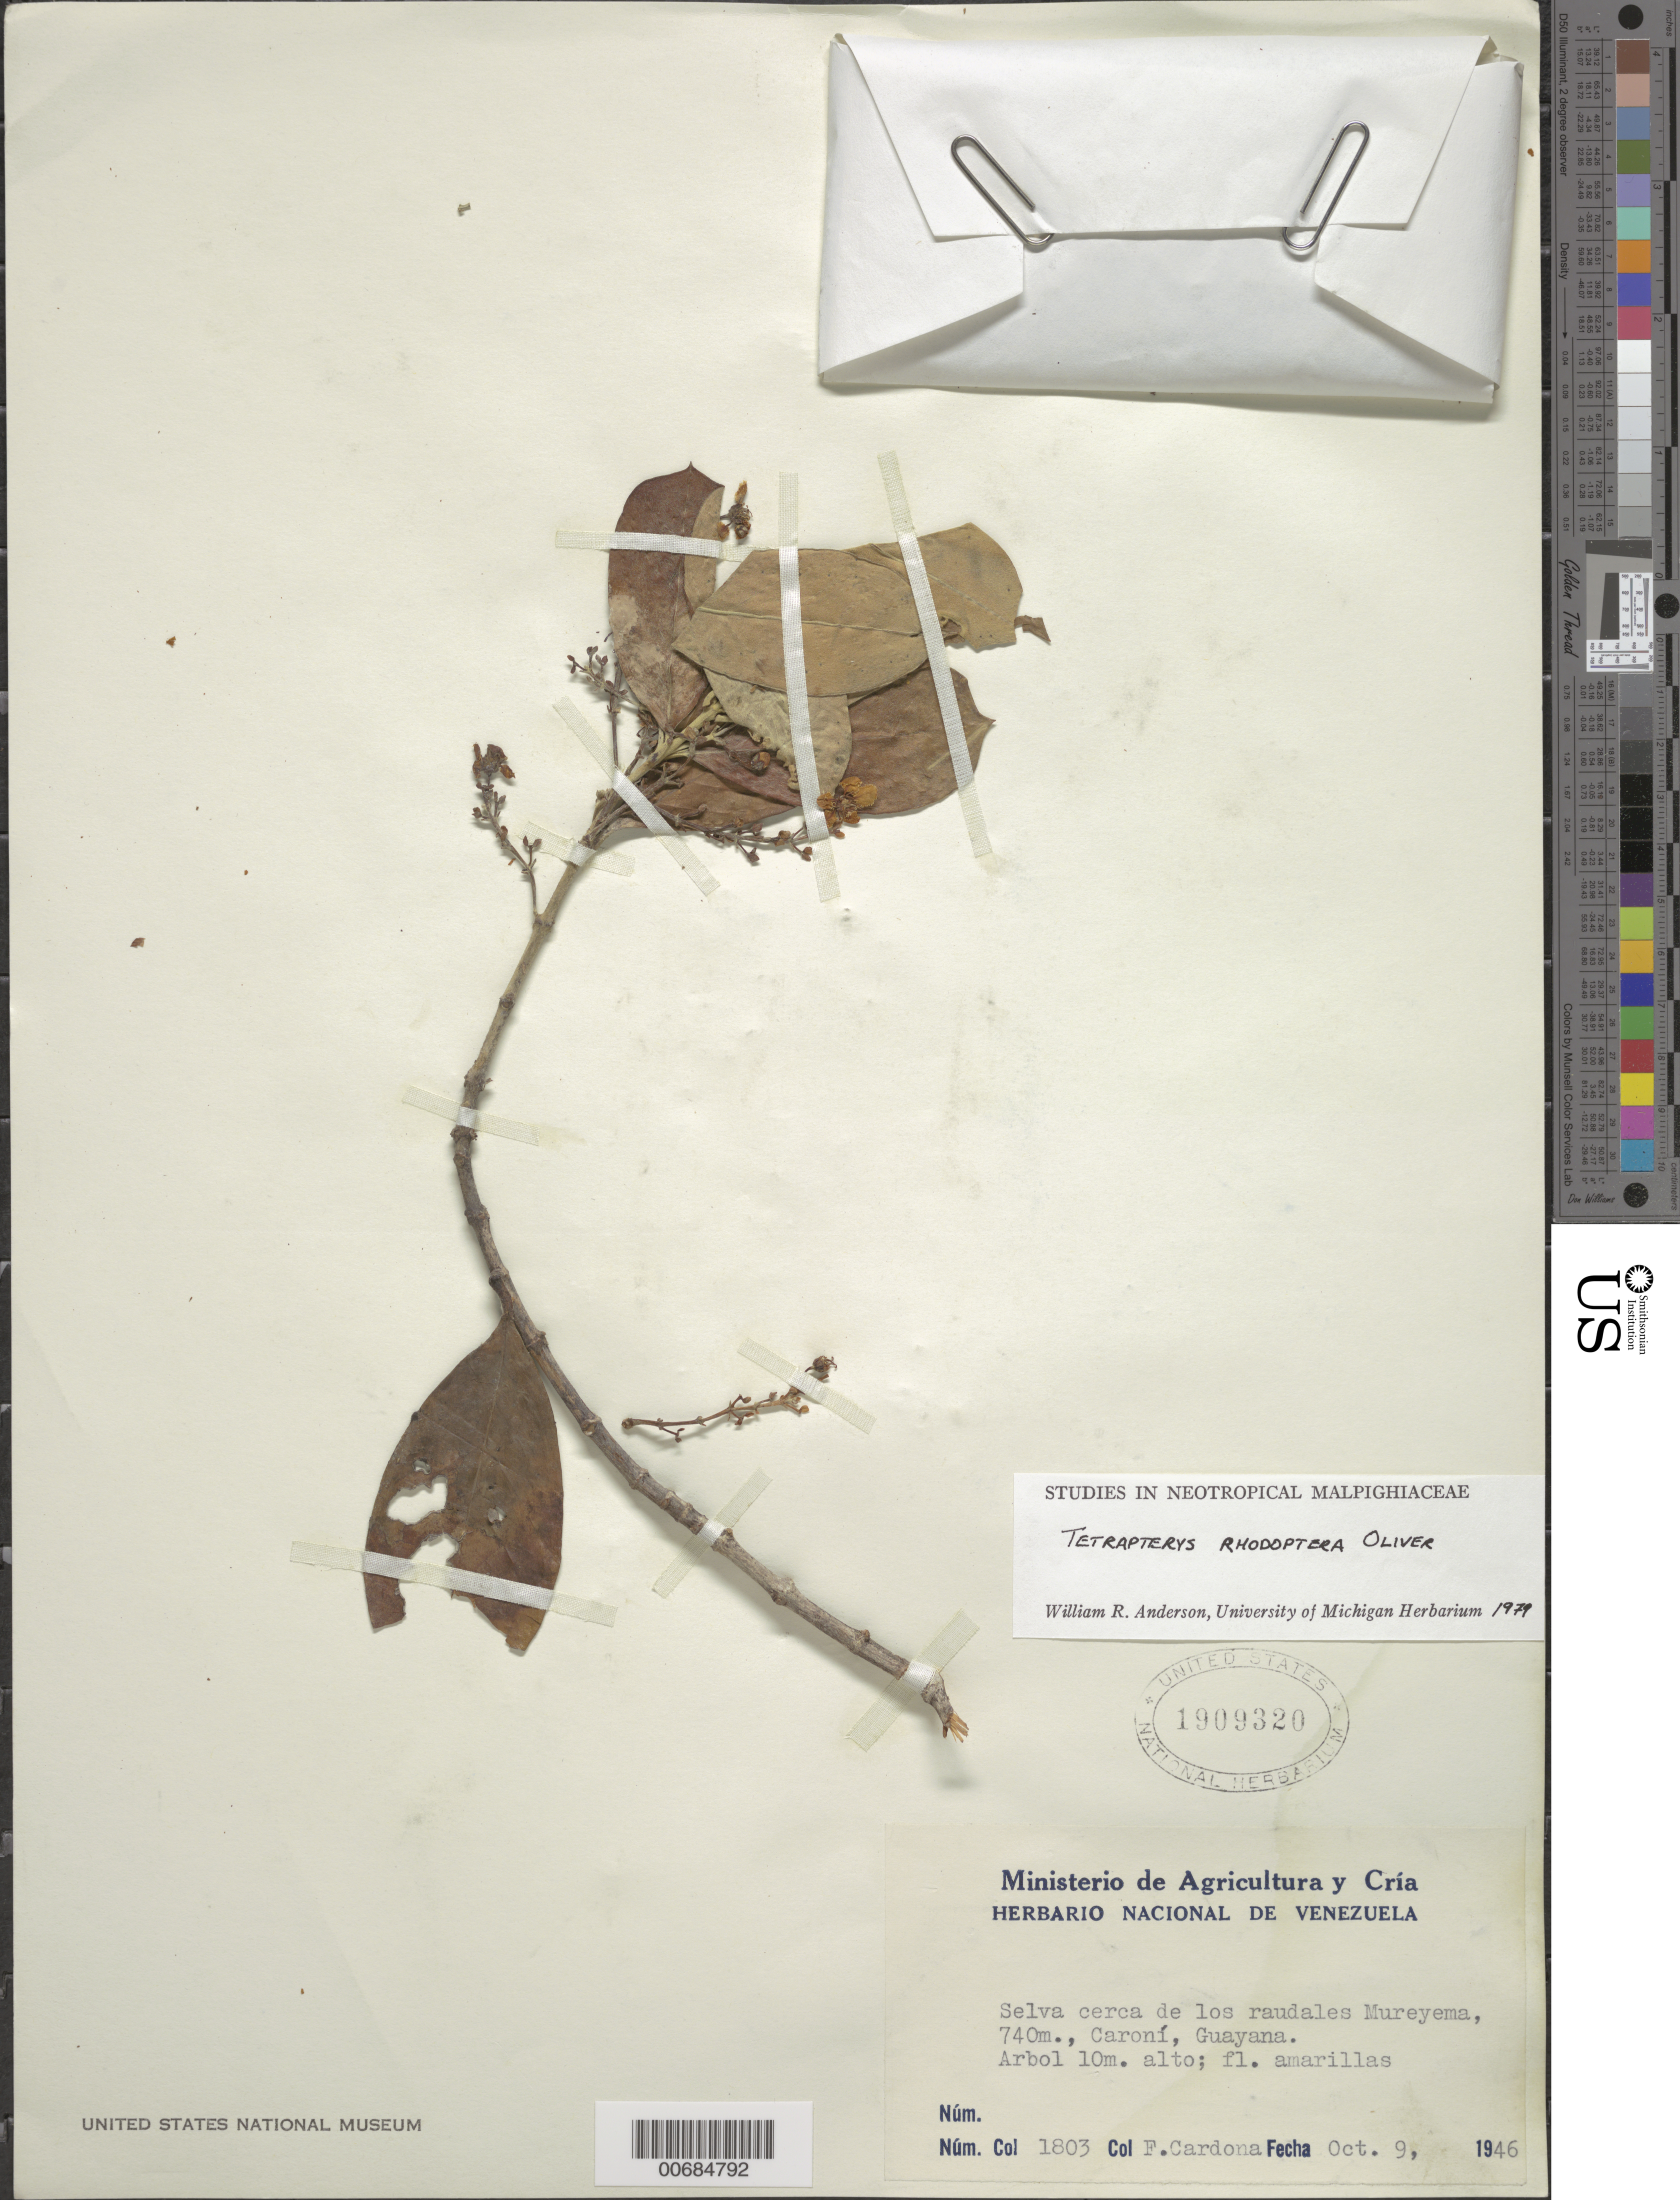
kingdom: Plantae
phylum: Tracheophyta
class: Magnoliopsida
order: Malpighiales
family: Malpighiaceae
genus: Glicophyllum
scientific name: Glicophyllum rhodopteron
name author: (Oliv.) R.F. Almeida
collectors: F. Cardona Puig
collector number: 1803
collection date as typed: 9-Oct-46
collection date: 1946-10-09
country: Venezuela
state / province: Bolívar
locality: Río Caroní, Raudales Mureyemá (Guayana)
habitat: Forest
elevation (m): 740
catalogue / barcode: US 1909320